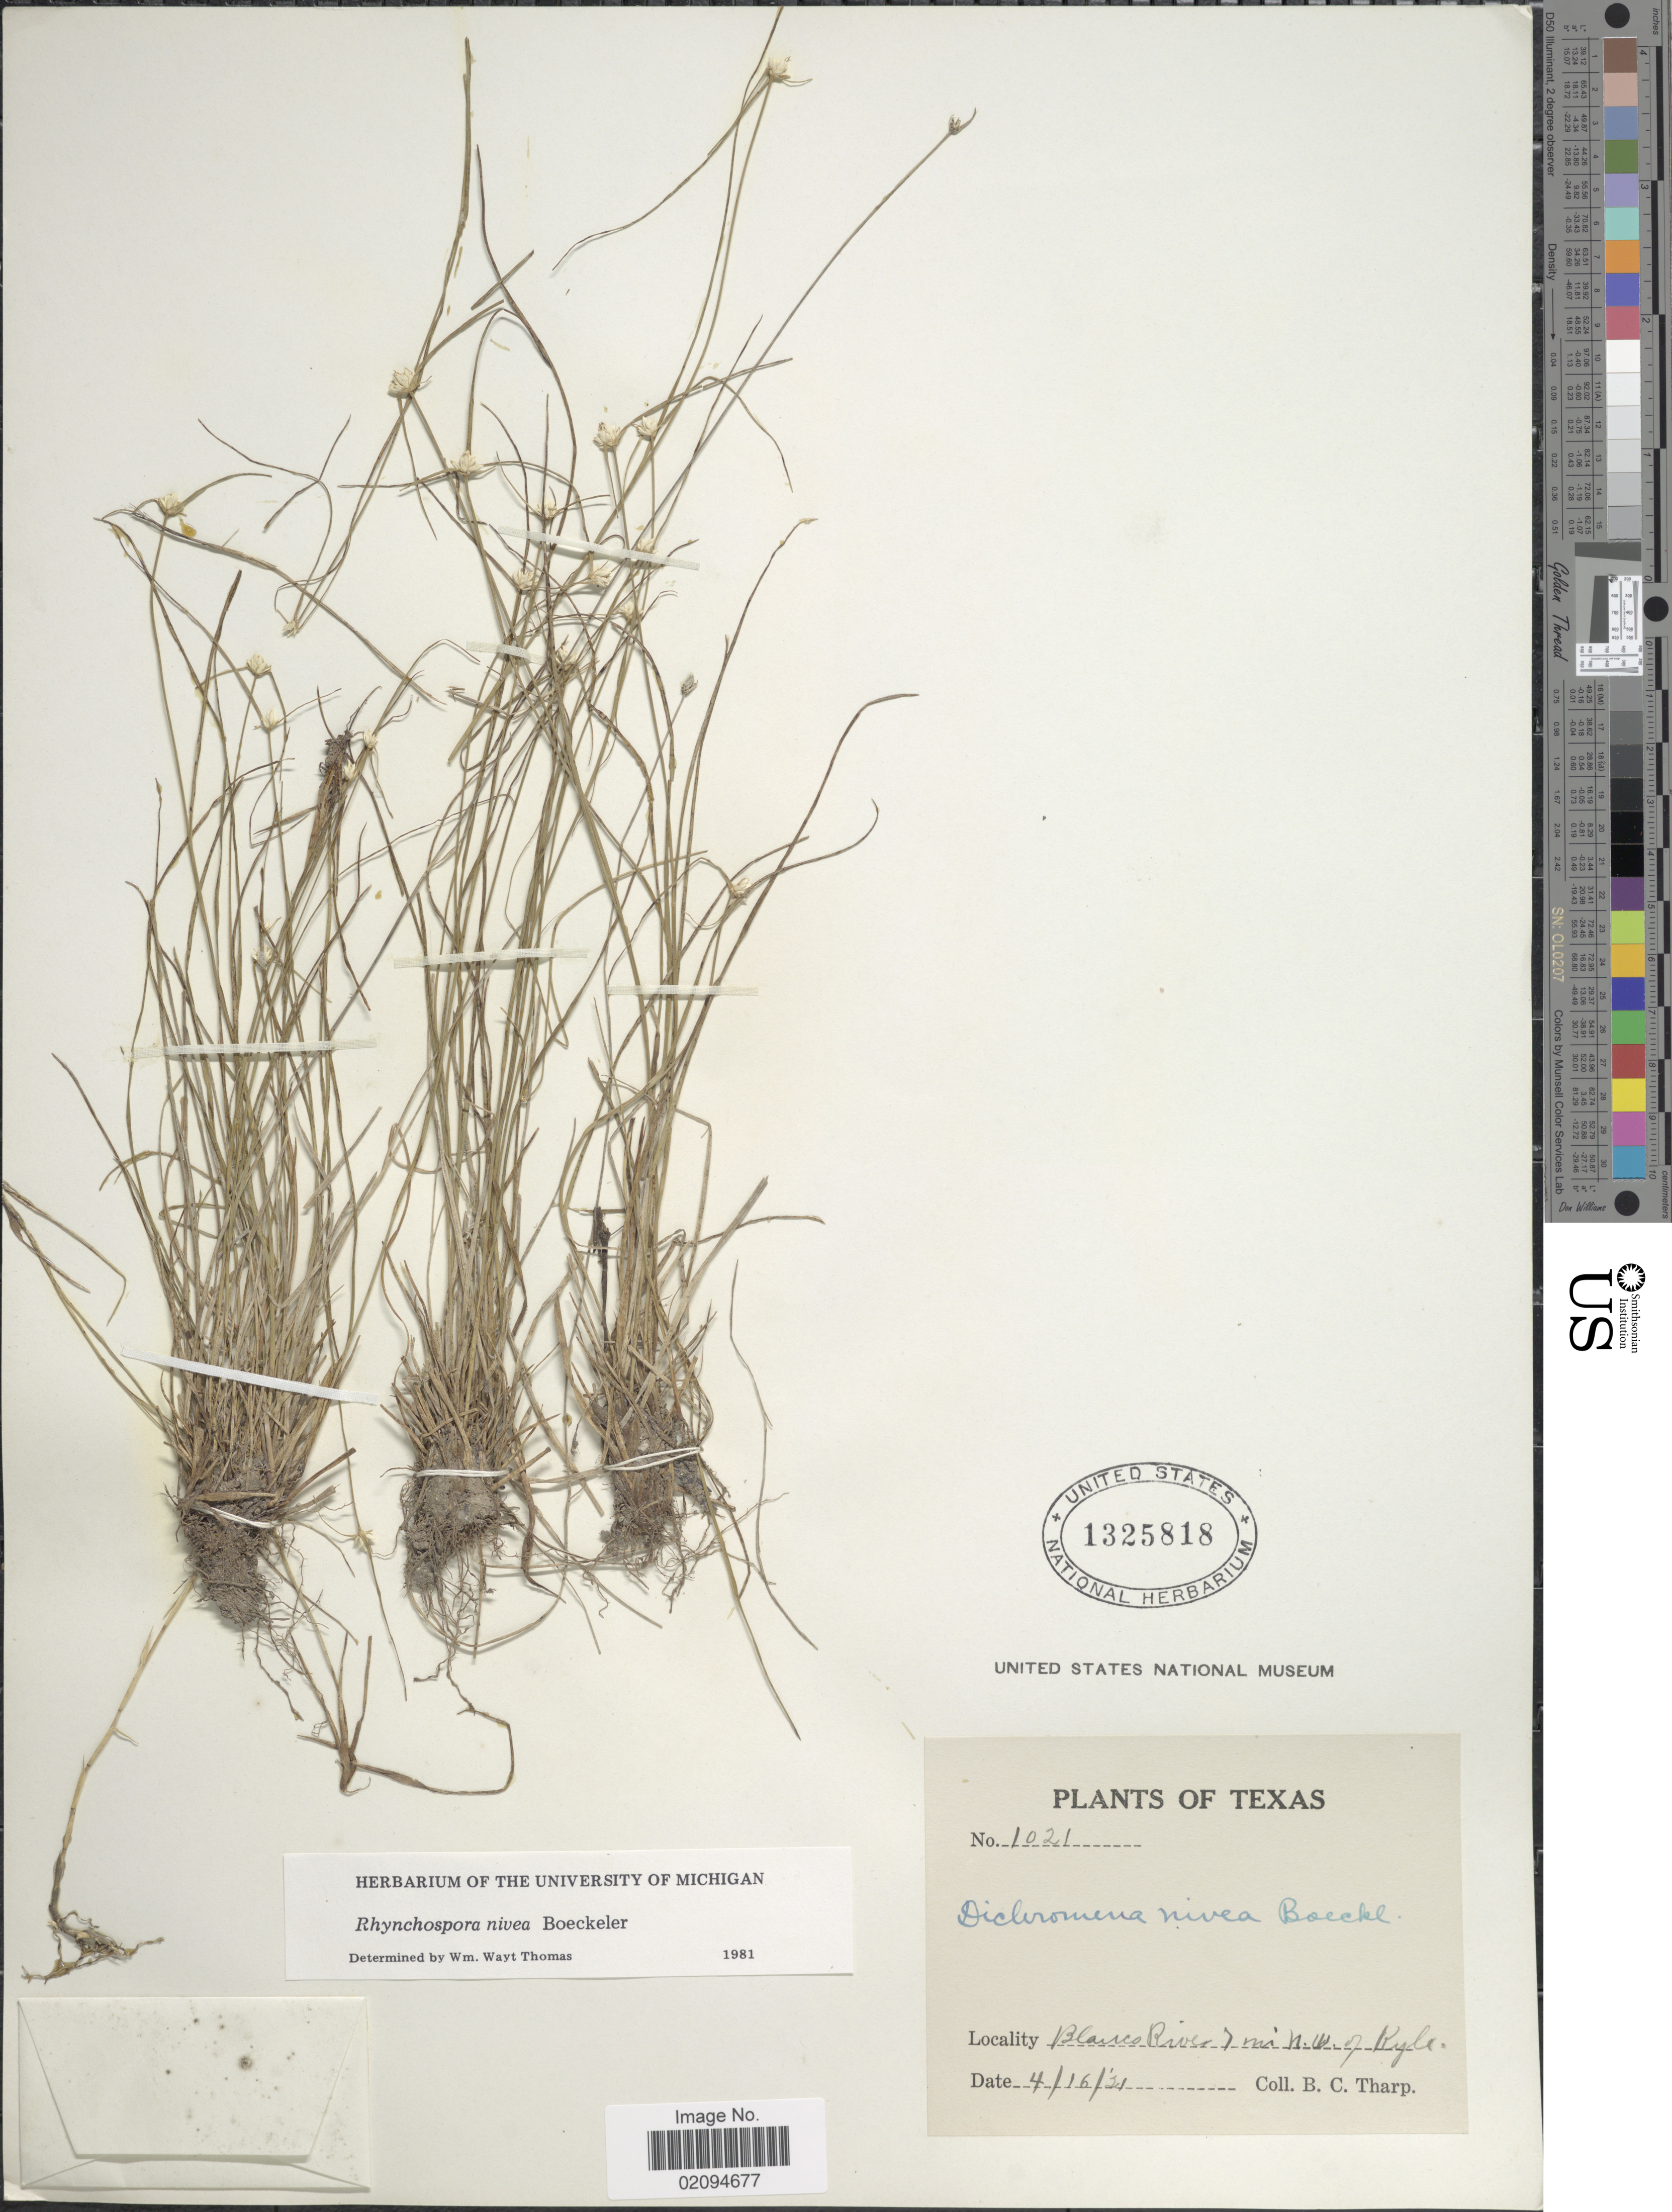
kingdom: Plantae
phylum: Tracheophyta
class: Liliopsida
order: Poales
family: Cyperaceae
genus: Rhynchospora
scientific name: Rhynchospora nivea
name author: Boeckeler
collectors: B. C. Tharp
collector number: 1021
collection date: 1921-04-16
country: United States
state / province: Texas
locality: Blanco River 7 mi NW of Kyle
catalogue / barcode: US 1325818